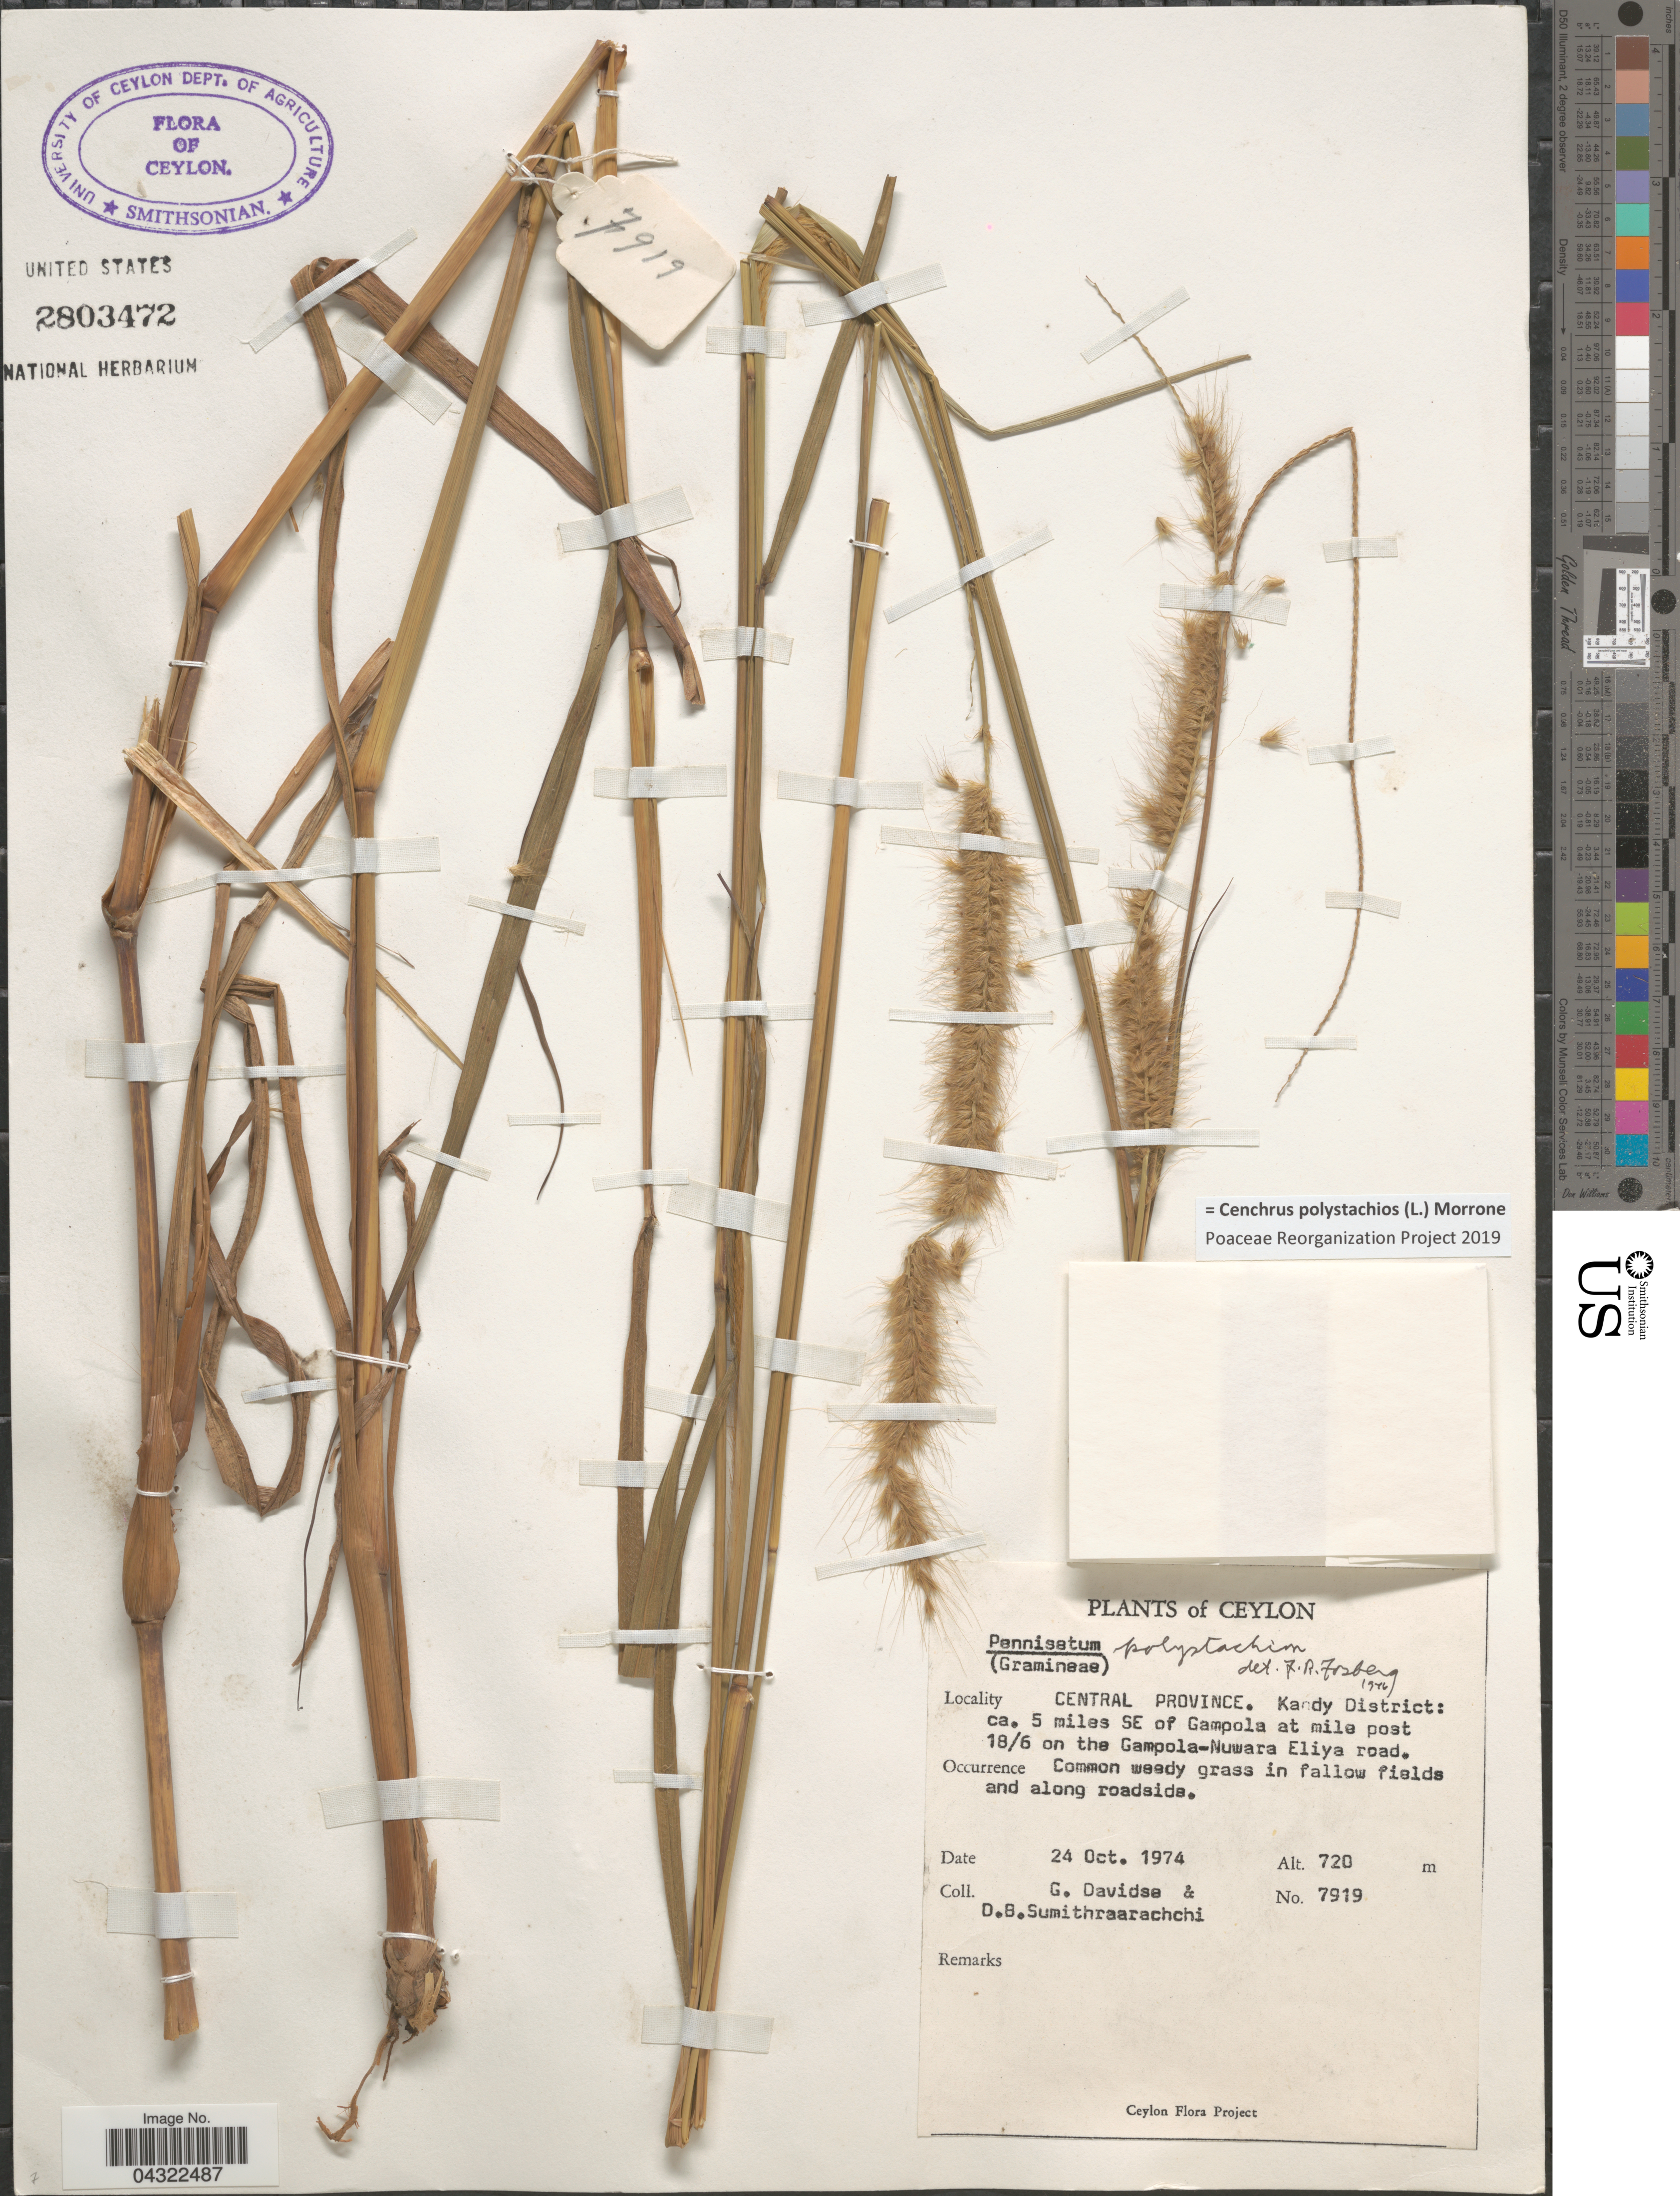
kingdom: Plantae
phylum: Tracheophyta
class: Liliopsida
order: Poales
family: Poaceae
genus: Cenchrus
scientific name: Cenchrus polystachios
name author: (L.) Morrone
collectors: G. Davidse & D. B. Sumithraarachchi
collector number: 7919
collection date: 1974-10-24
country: Sri Lanka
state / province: Central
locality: Ceylon. Kandy District: ca. 5 miles SE of Gampola at mile post 18/6 on the Gampola-Nuwara Eliya road.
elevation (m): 720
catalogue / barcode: US 2803472